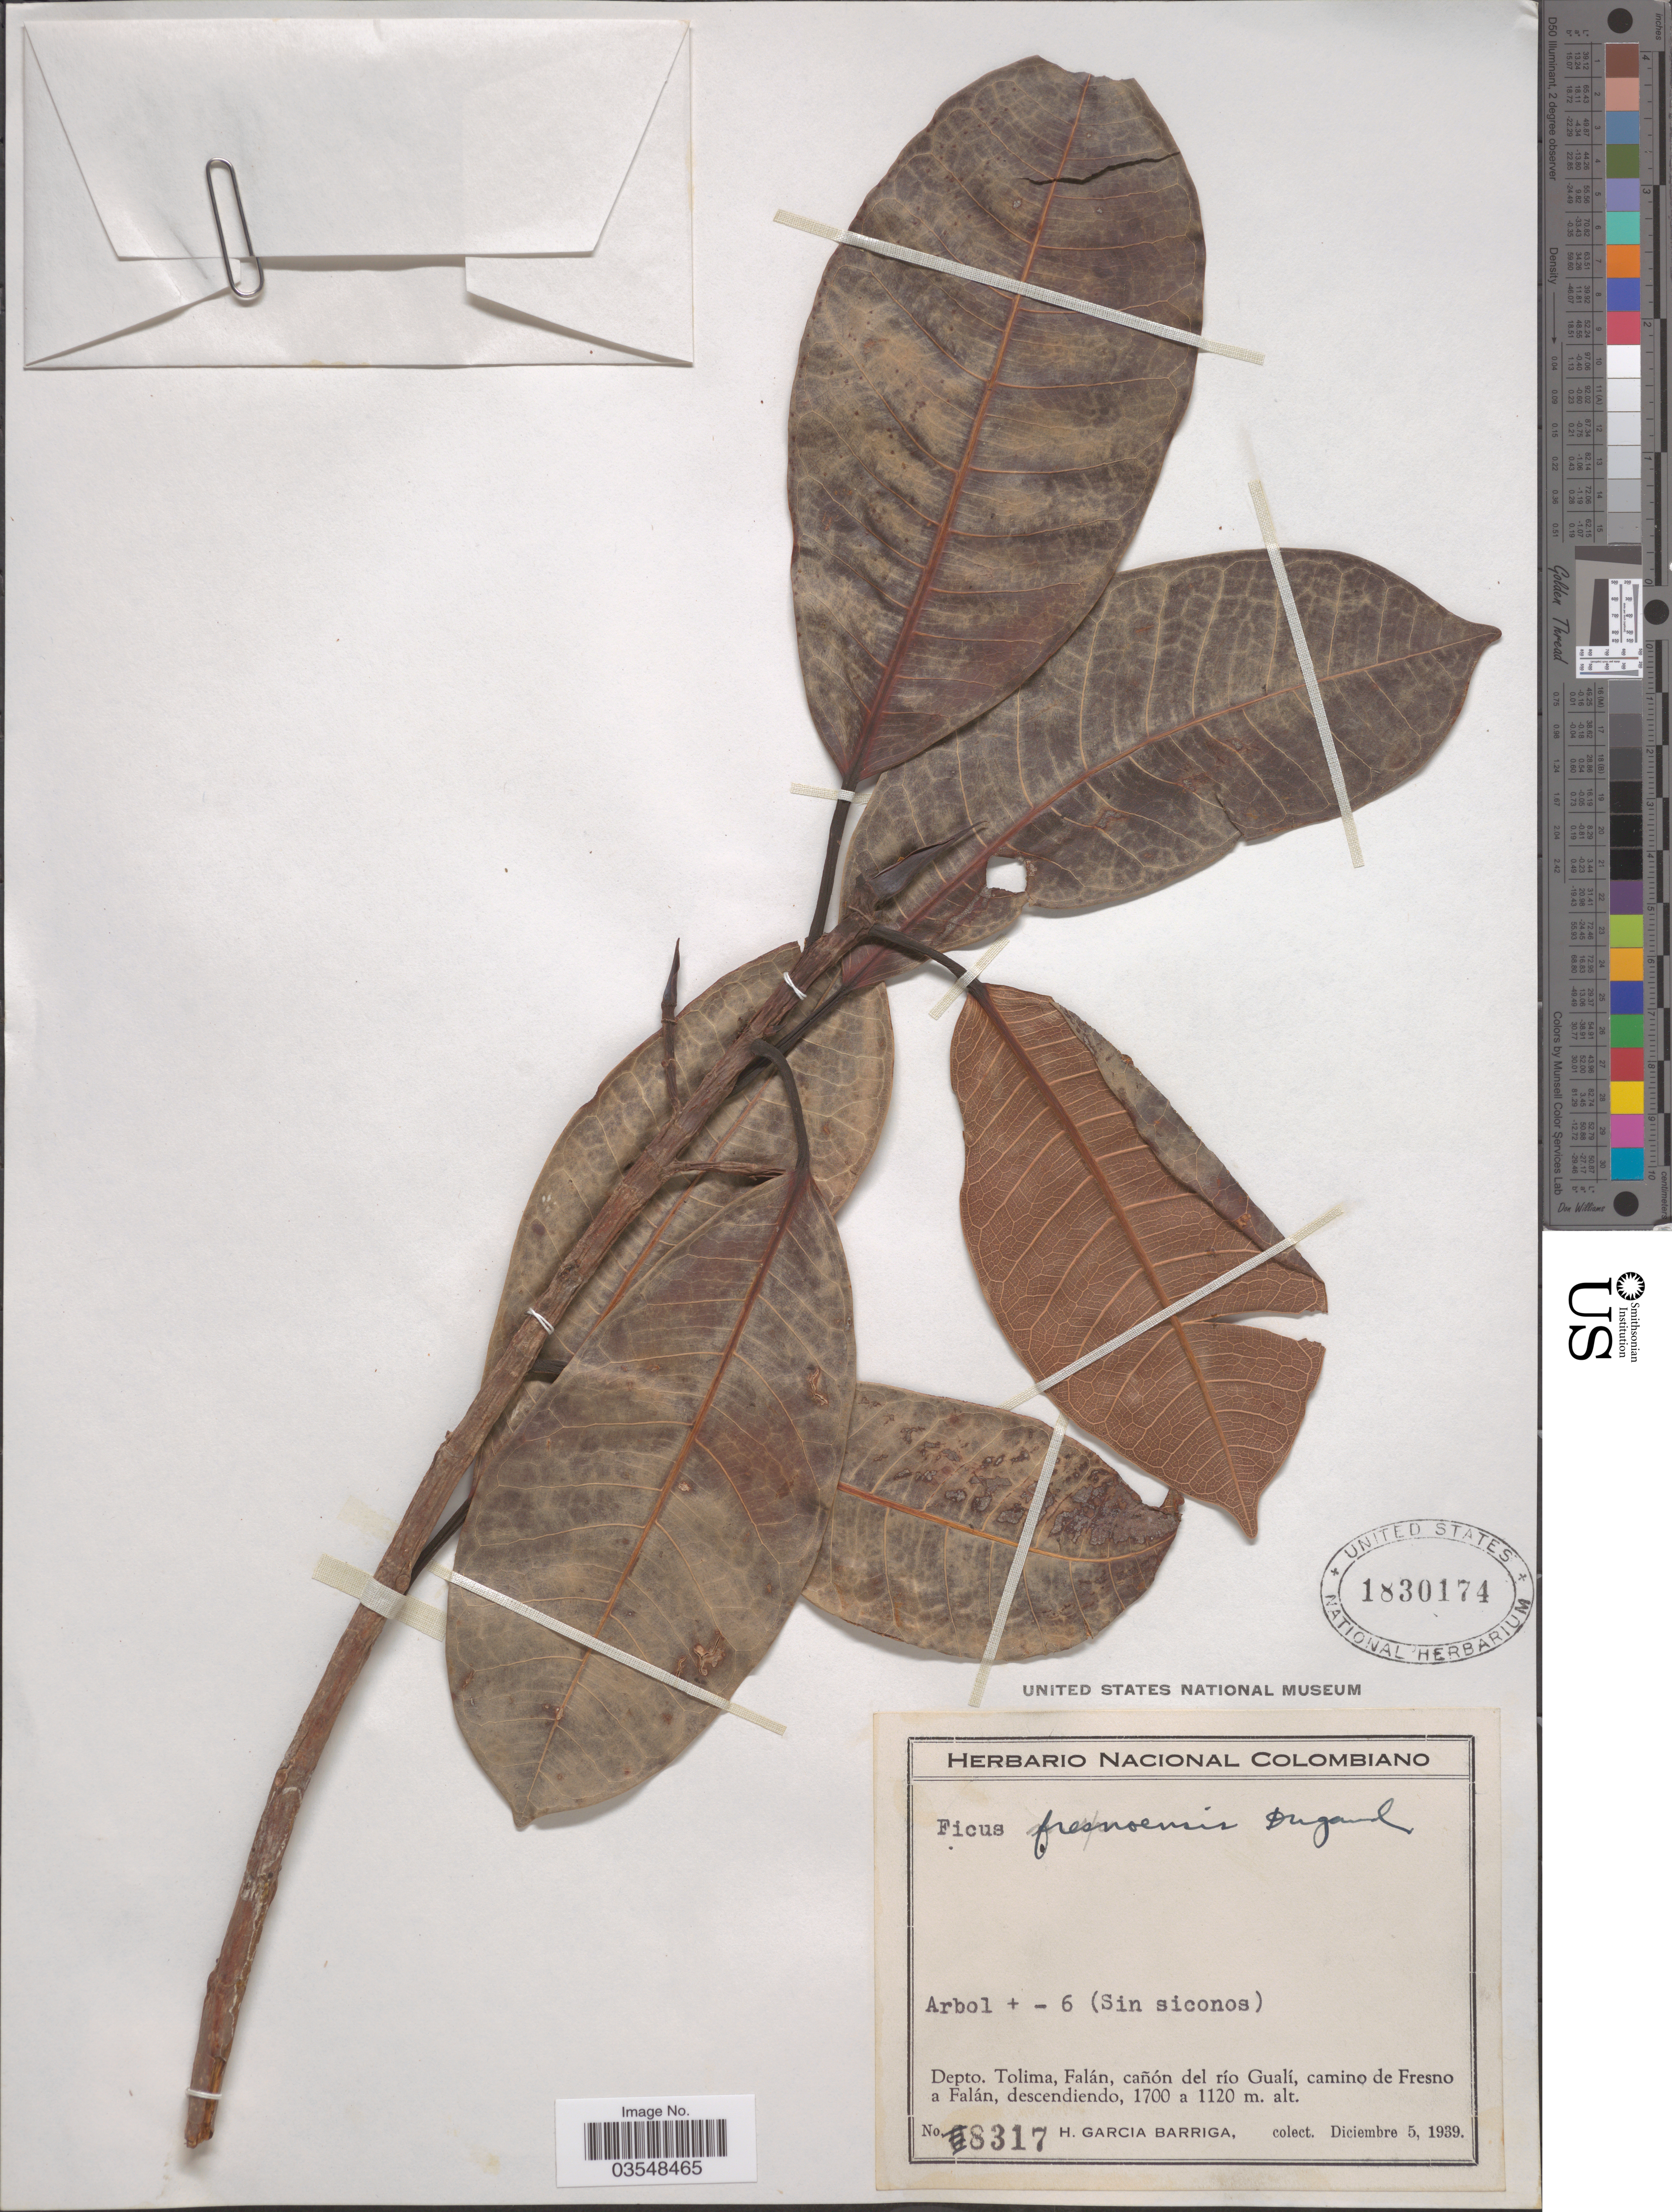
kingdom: Plantae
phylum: Tracheophyta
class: Magnoliopsida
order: Rosales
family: Moraceae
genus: Ficus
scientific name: Ficus fresnoensis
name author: Dugand G.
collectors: H. García Barriga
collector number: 8317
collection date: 1939-12-05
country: Colombia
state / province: Tolima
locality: Depto. Tolima, Falán, cañón del río Gualí, camino de Fresno a Falán, descendiendo.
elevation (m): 1120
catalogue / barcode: US 1830174